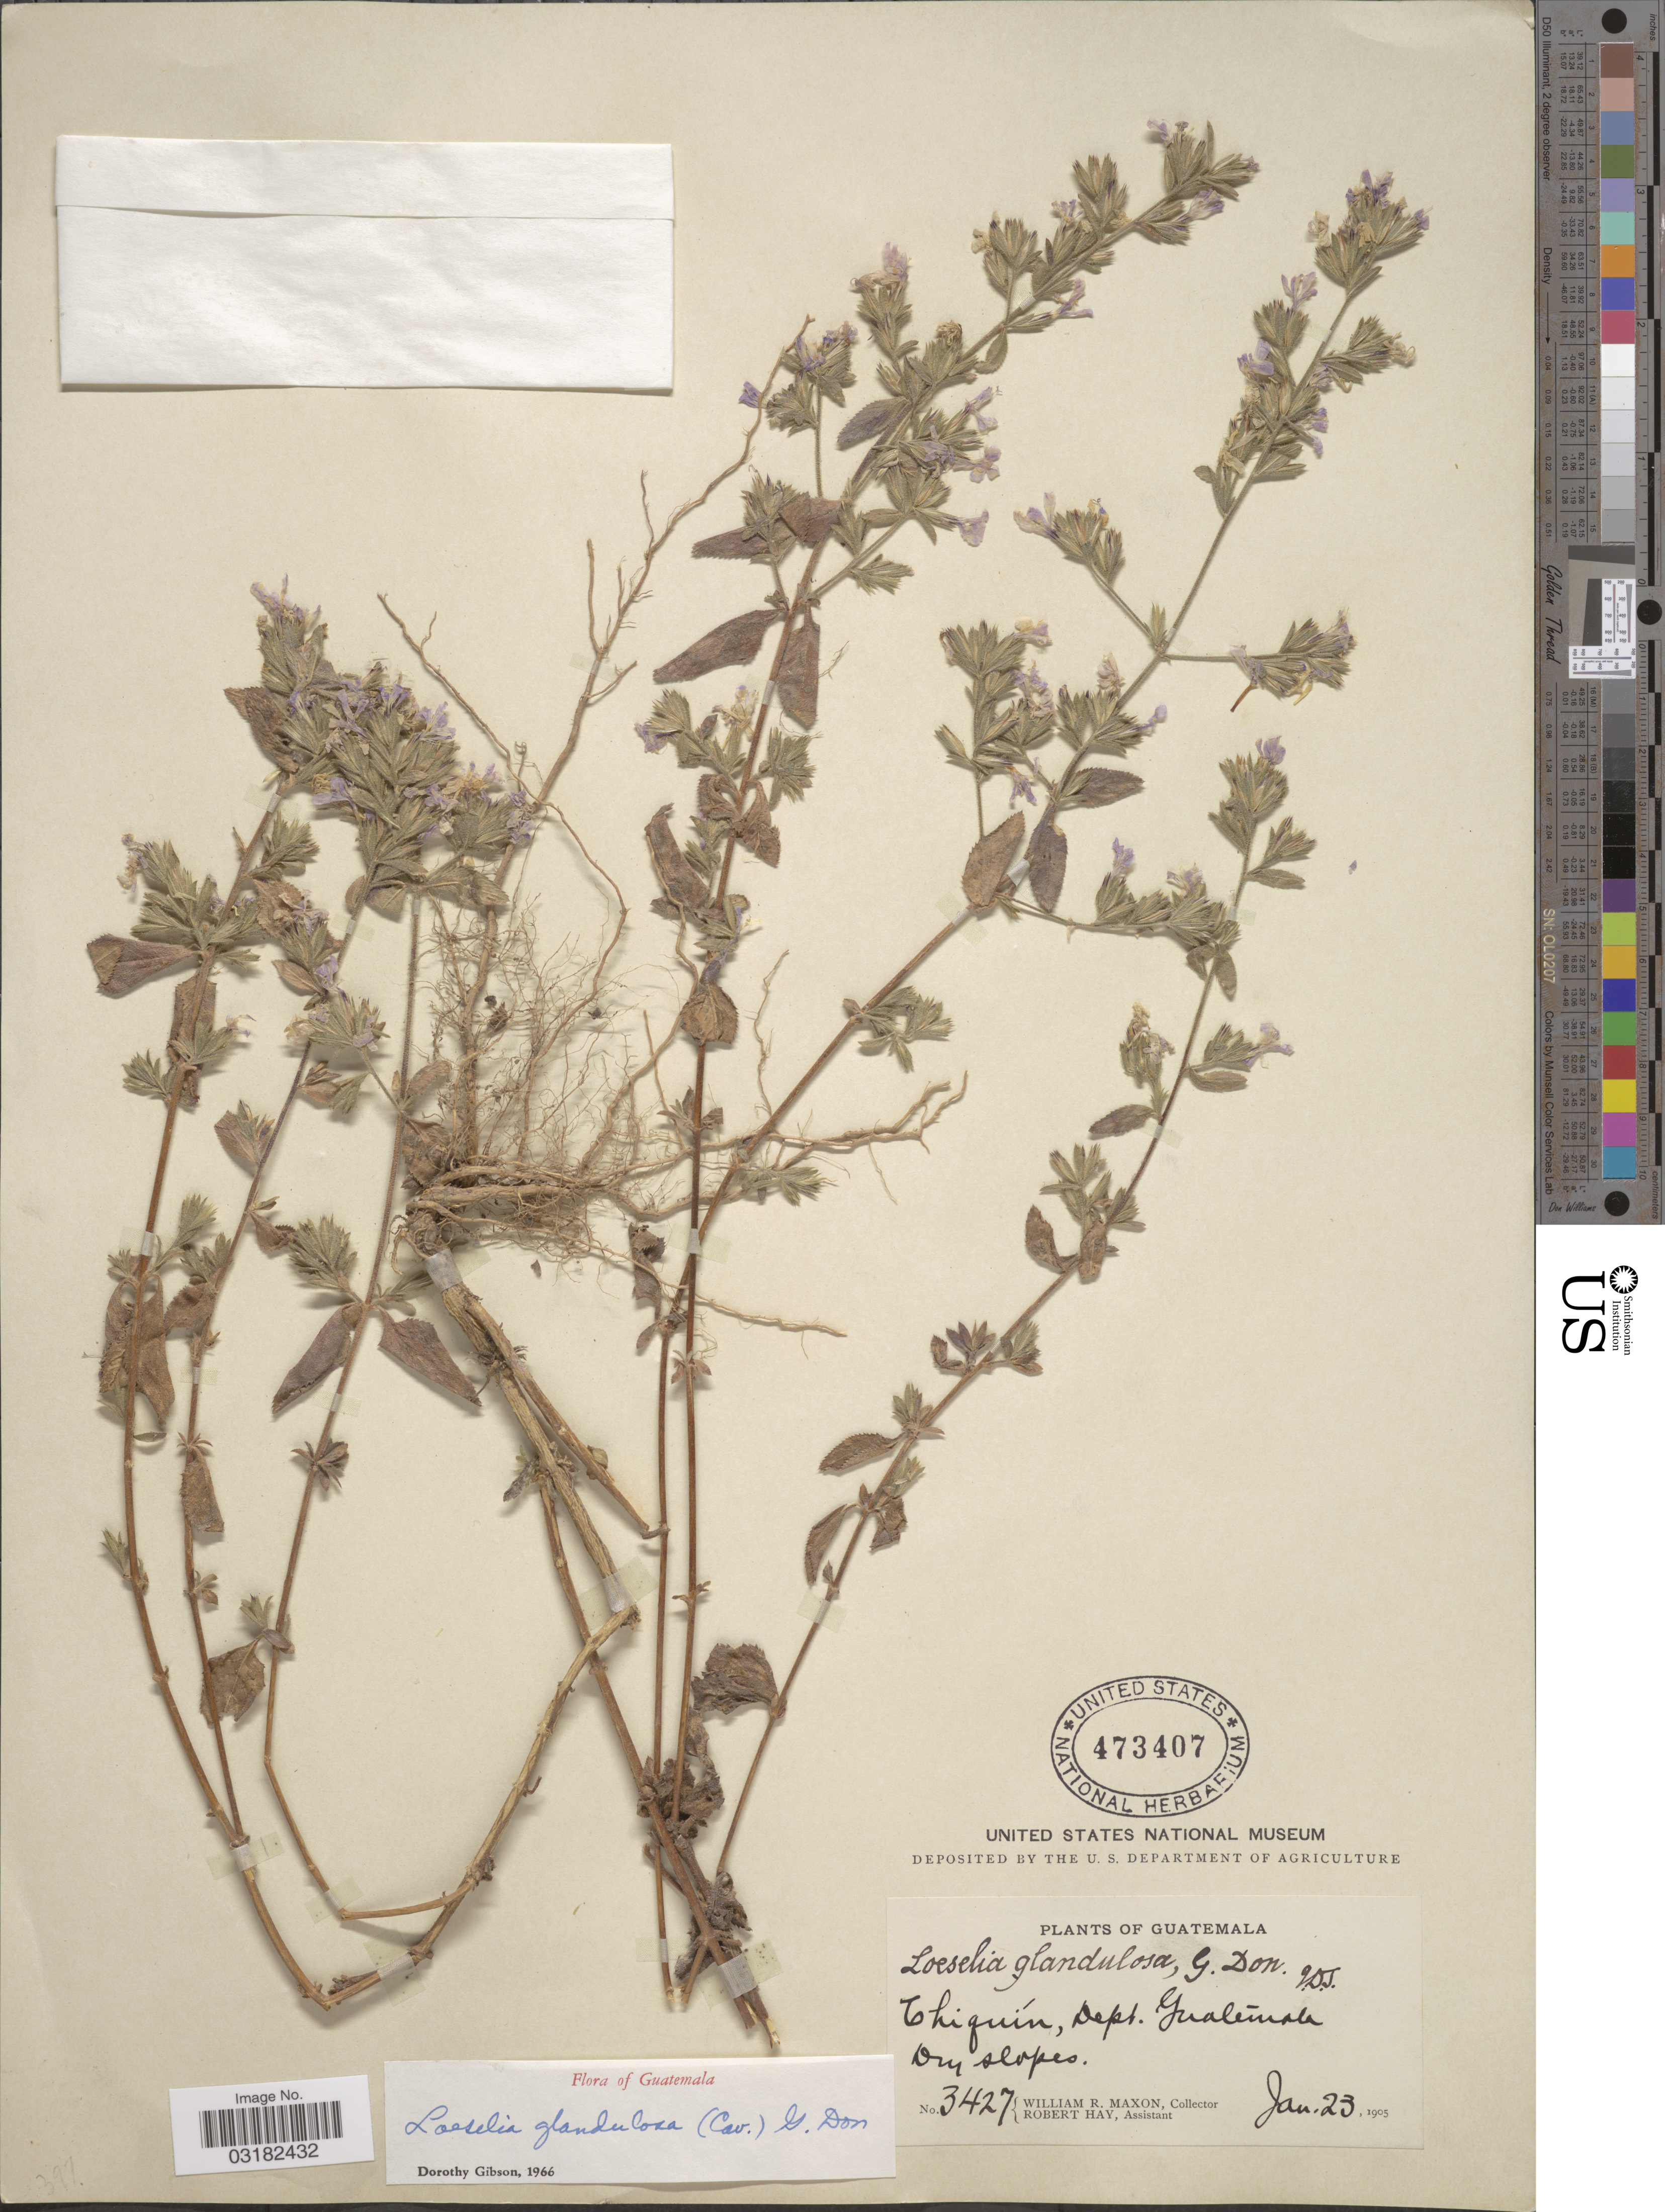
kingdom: Plantae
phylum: Tracheophyta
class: Magnoliopsida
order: Ericales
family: Polemoniaceae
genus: Loeselia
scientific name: Loeselia glandulosa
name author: (Cav.) G. Don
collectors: W. R. Maxon & R. H. Hay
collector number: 3427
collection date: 1905-01-23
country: Guatemala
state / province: Guatemala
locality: Chiquín, Dept. Guatemala.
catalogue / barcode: US 473407